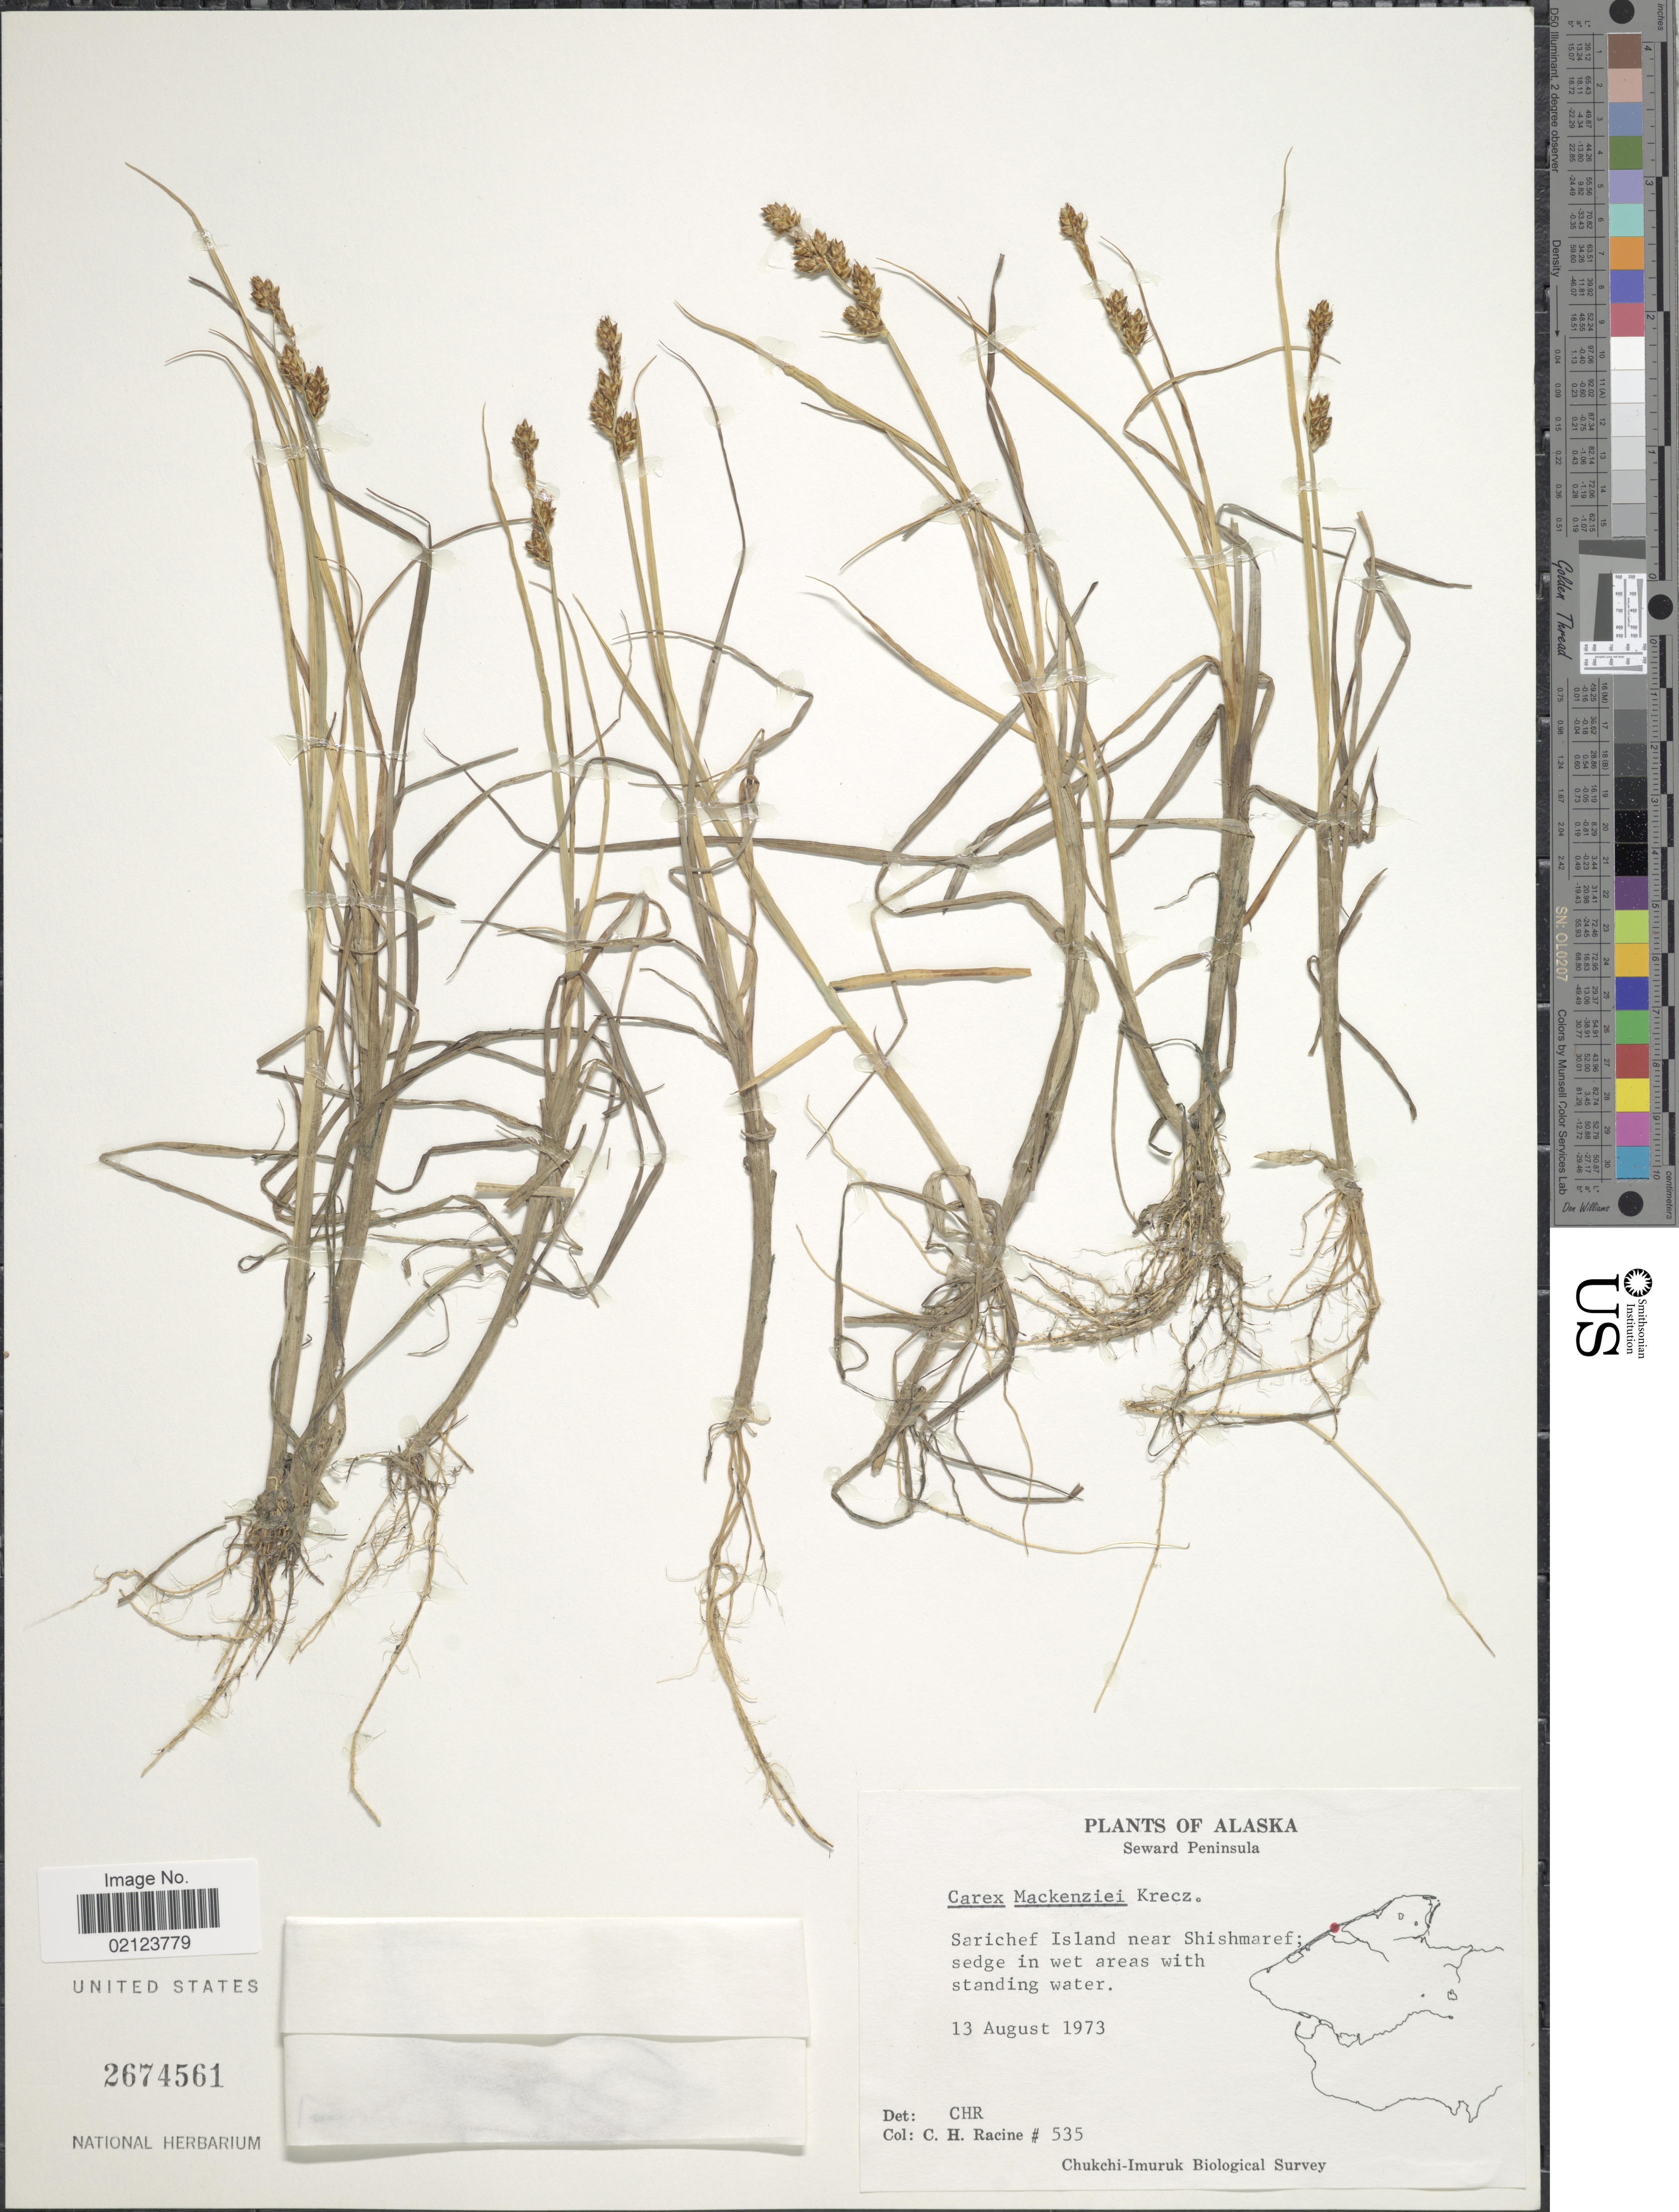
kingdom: Plantae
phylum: Tracheophyta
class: Liliopsida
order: Poales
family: Cyperaceae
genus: Carex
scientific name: Carex mackenziei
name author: V.I. Krecz.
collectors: C. Racine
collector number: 535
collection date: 1973-08-13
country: United States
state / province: Alaska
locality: Seward Peninsula. Sarichef Island near Shishmaref; sedge in wet areas with standing water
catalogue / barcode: US 2674561